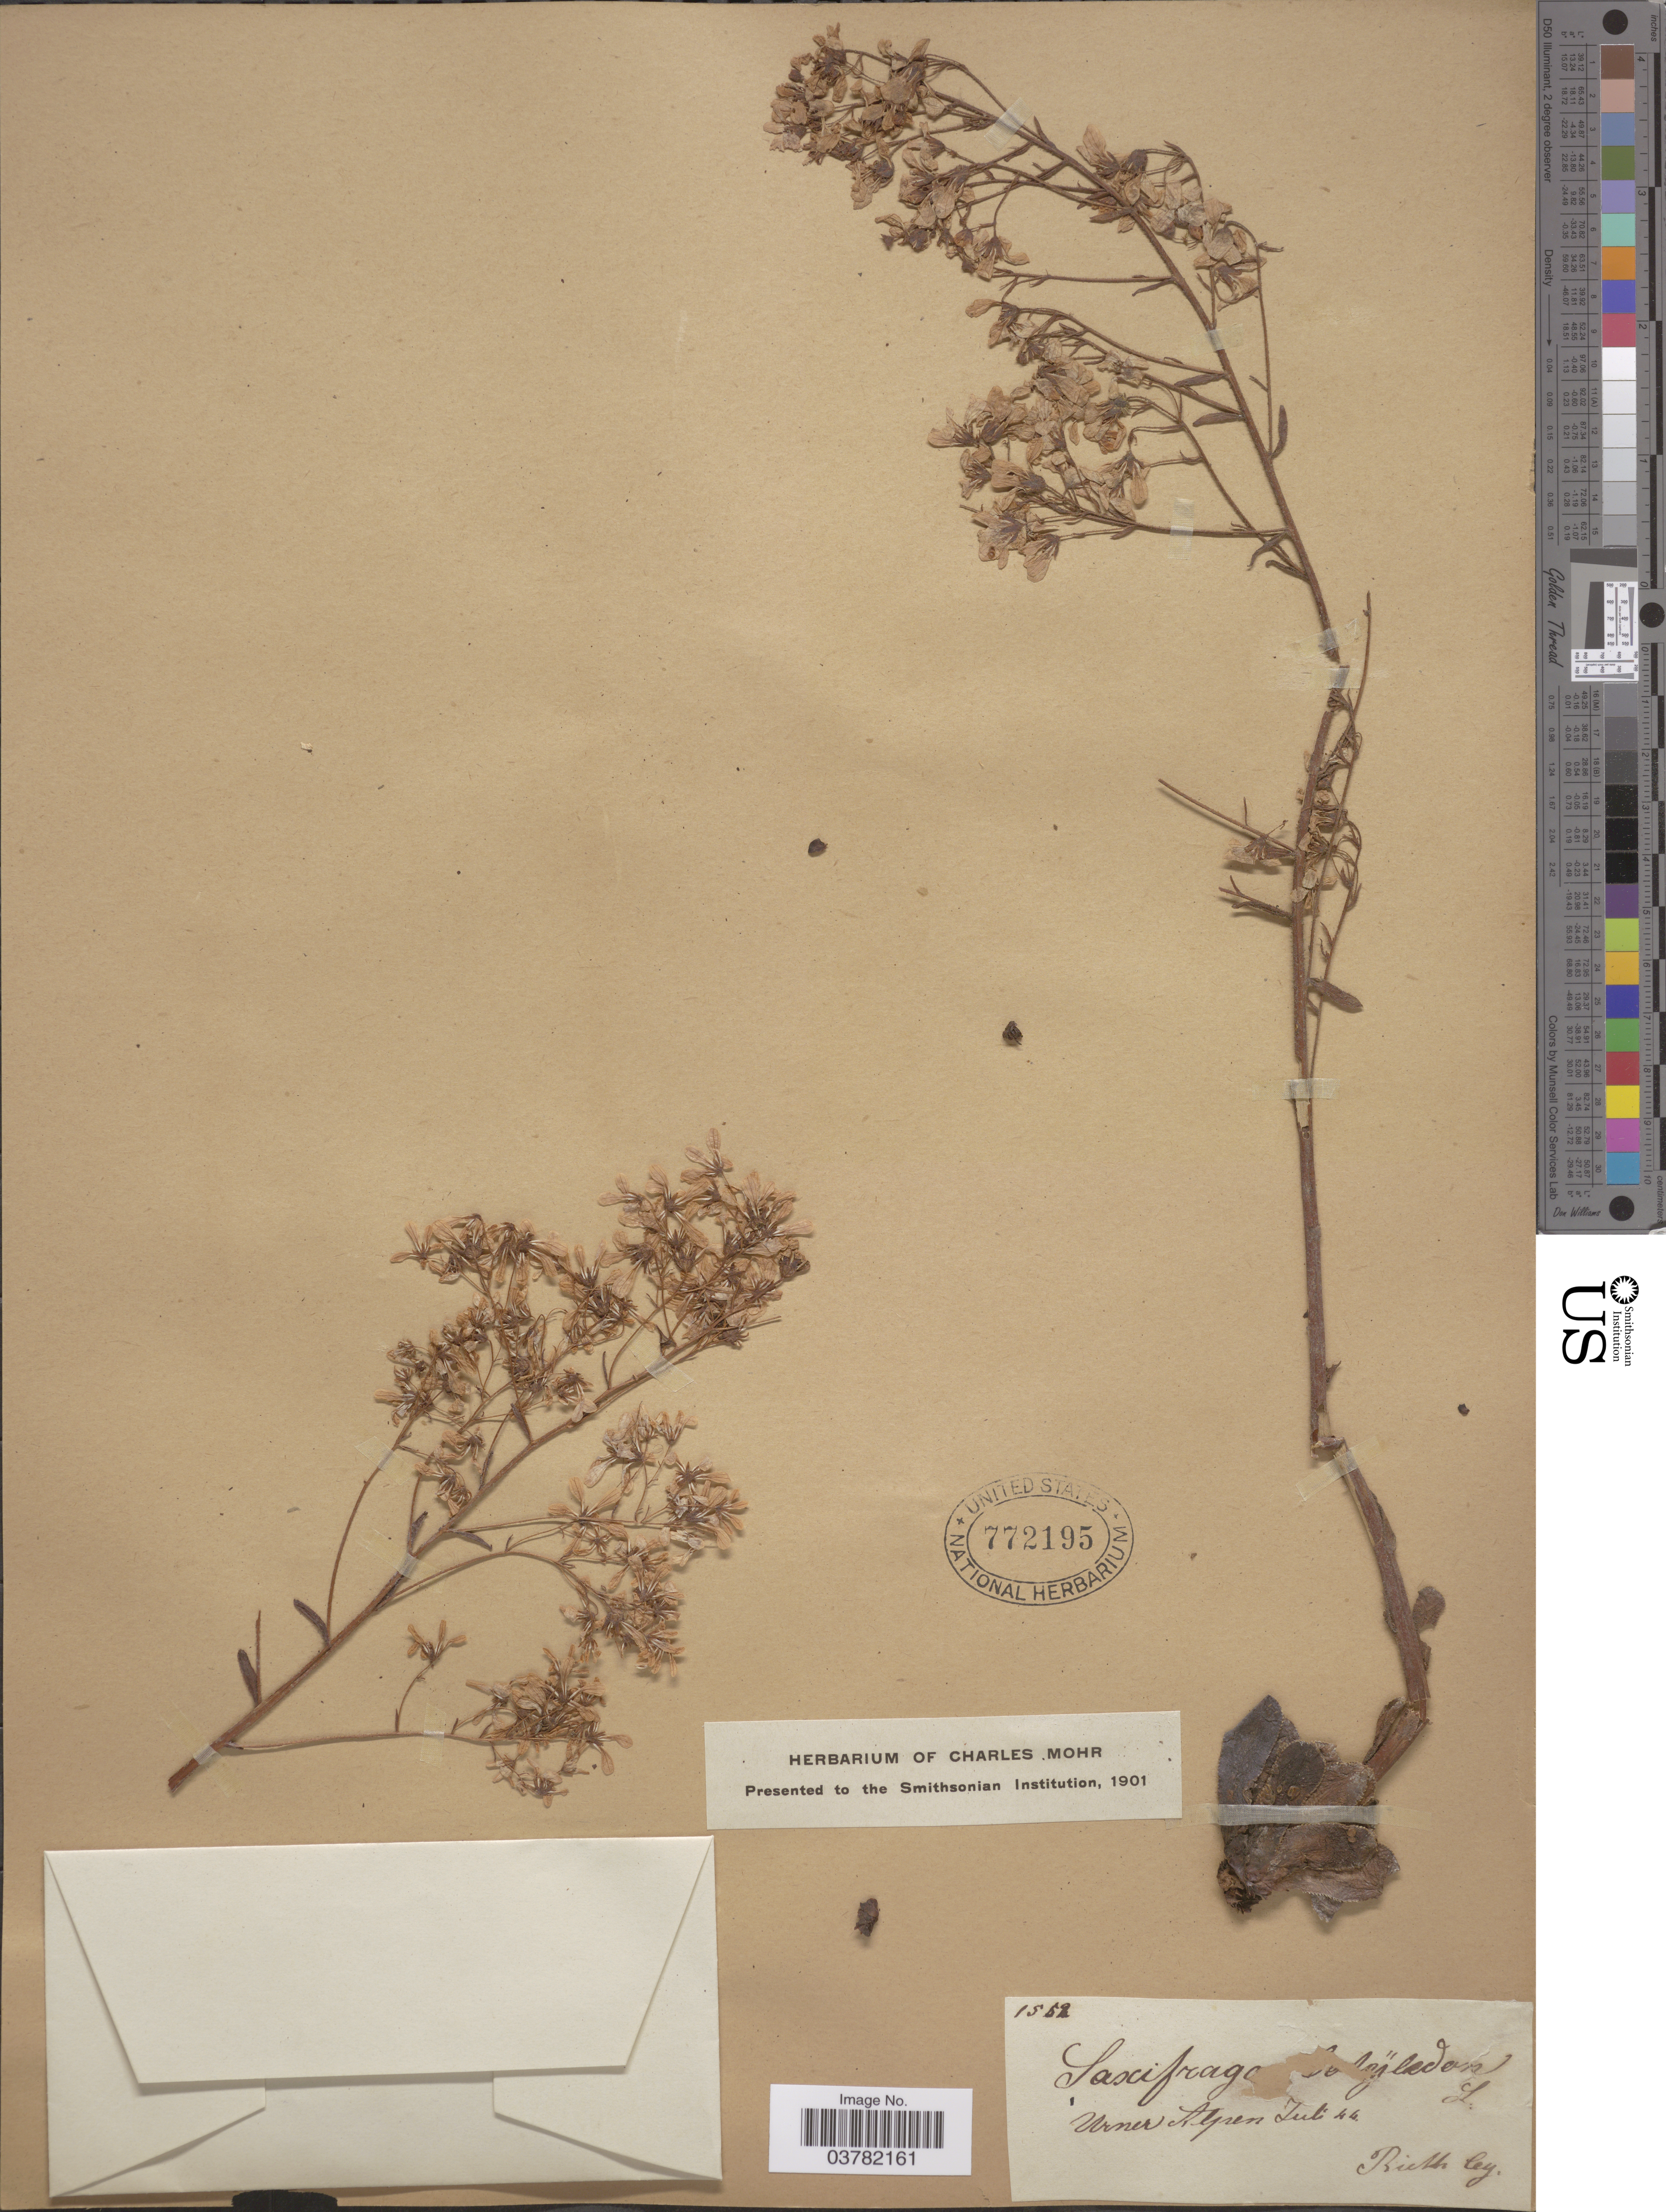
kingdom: Plantae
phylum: Tracheophyta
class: Magnoliopsida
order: Saxifragales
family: Saxifragaceae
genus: Saxifraga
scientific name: Saxifraga cotyledon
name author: L.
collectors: -. Rieth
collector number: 1552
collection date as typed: Transcribed d/m/y: /7/44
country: Switzerland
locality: Urner Alpen.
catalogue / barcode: US 772195